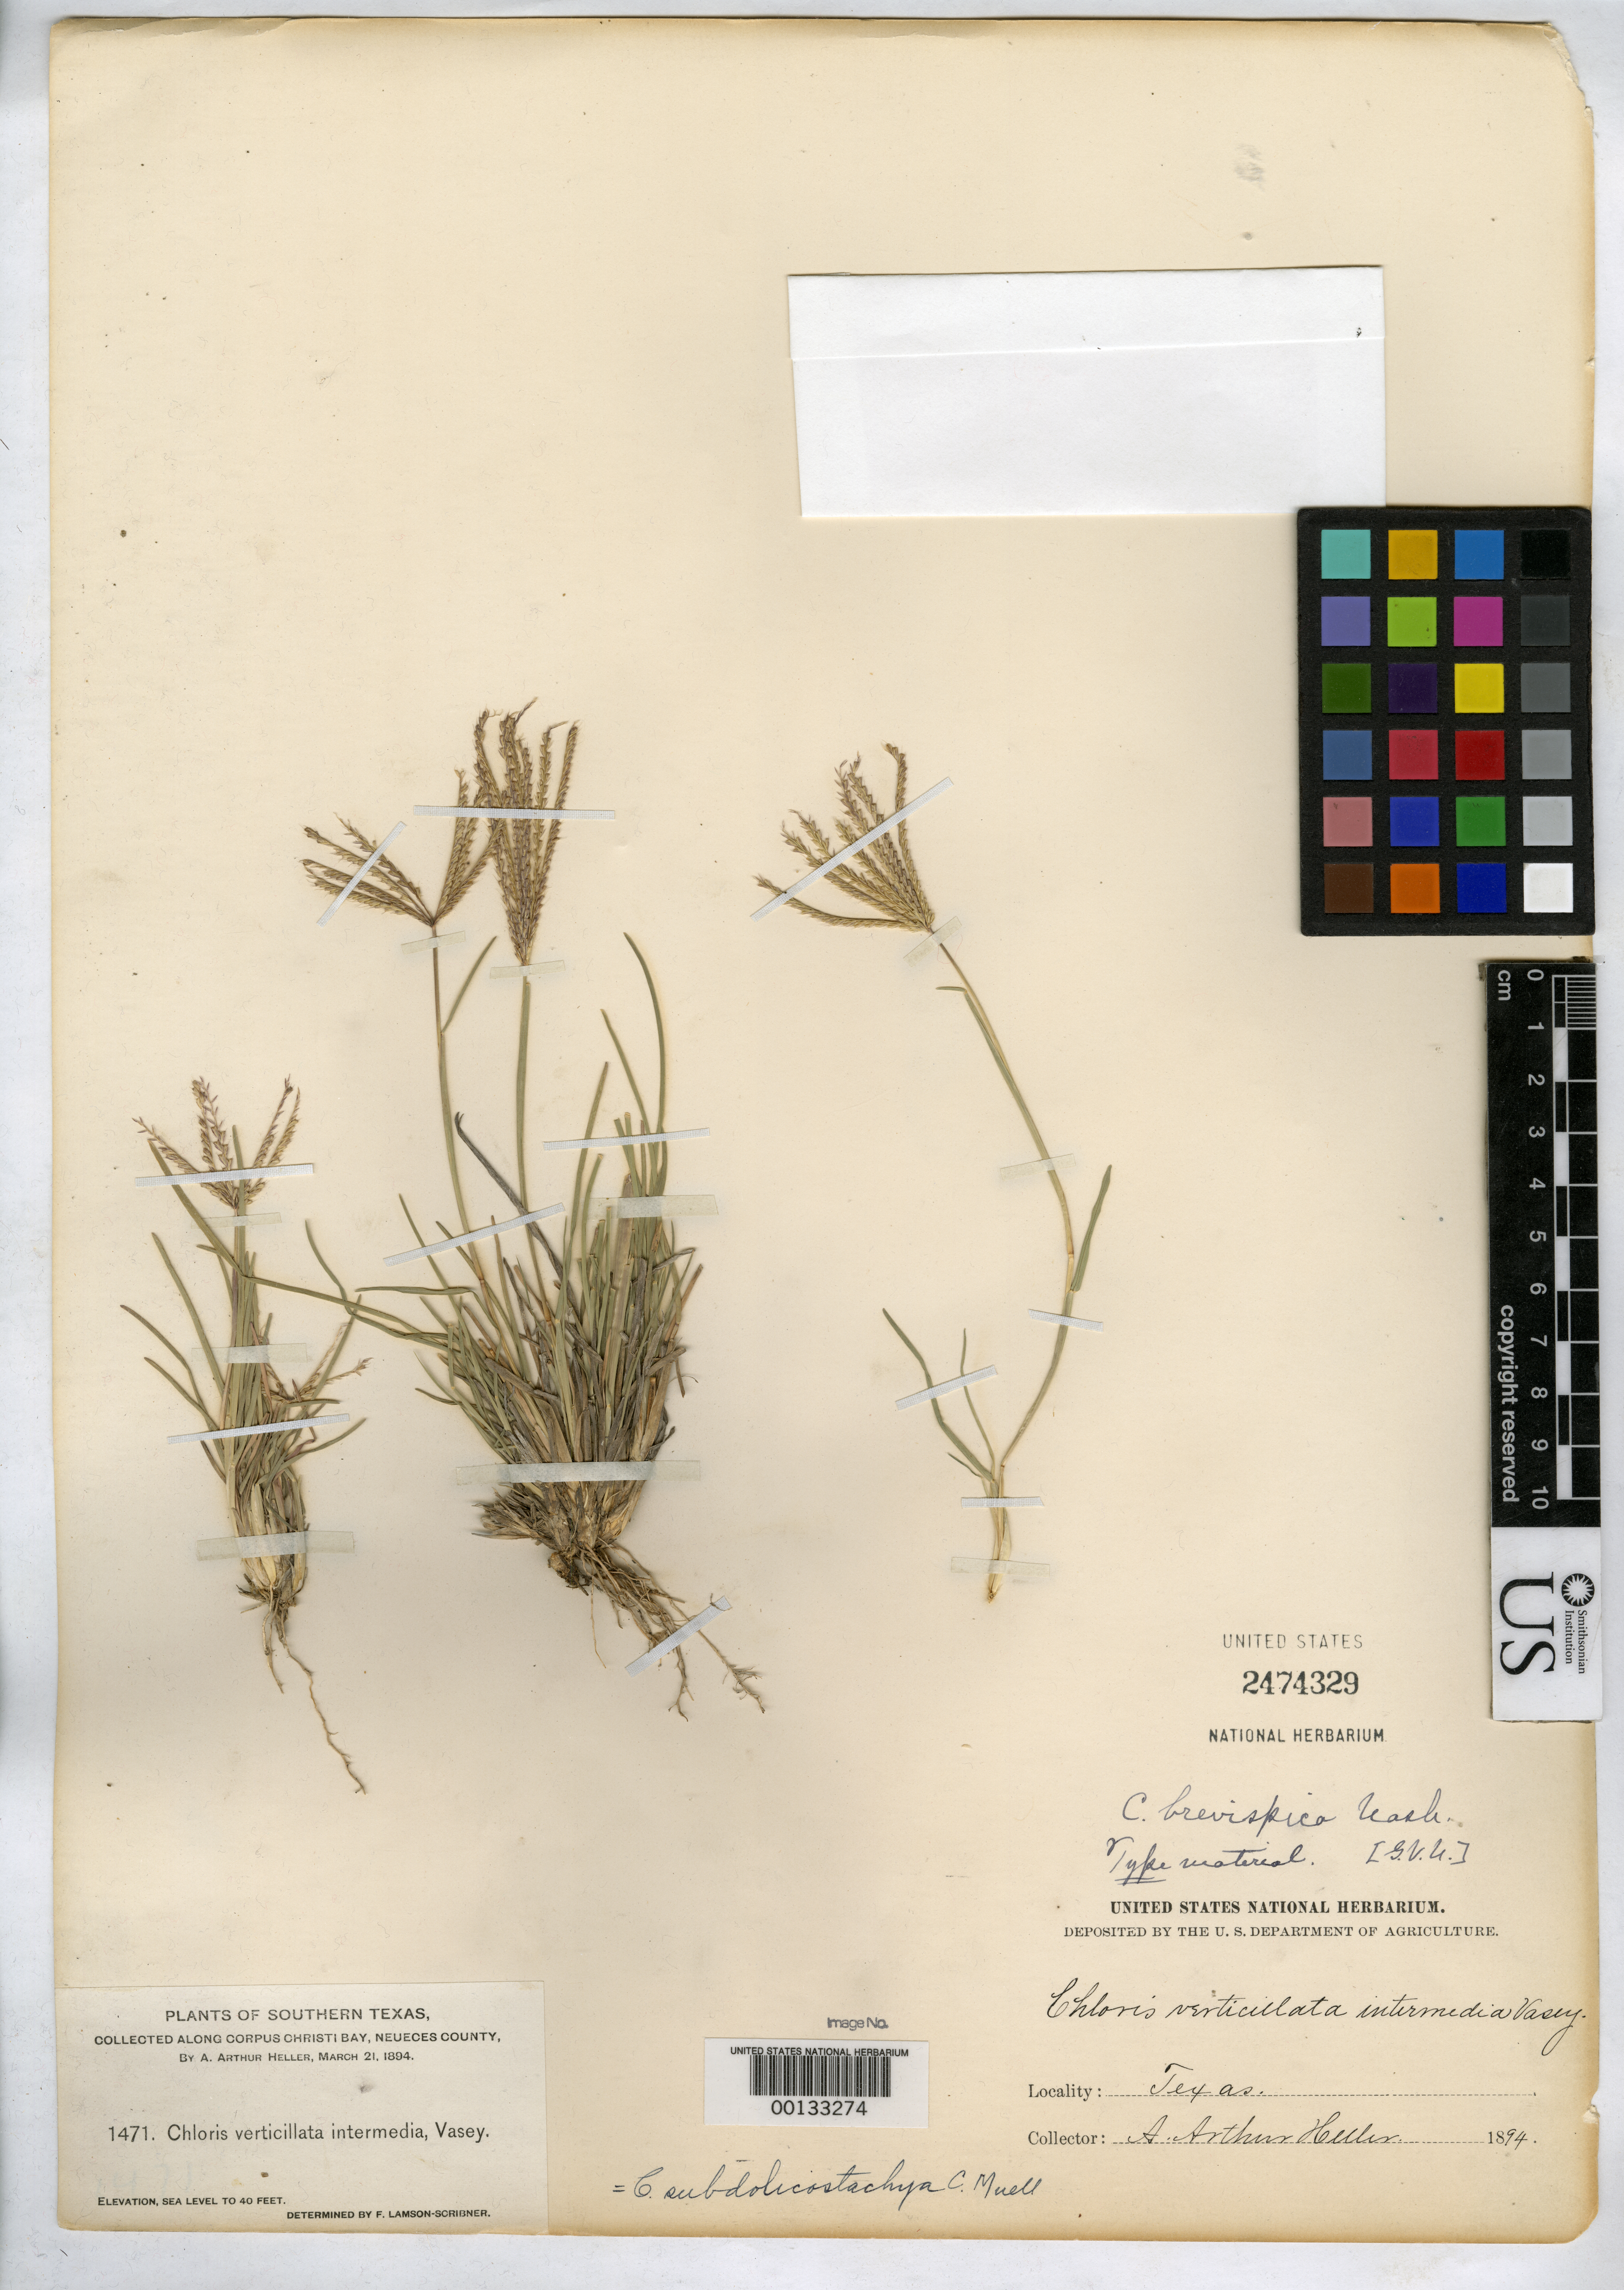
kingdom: Plantae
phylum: Tracheophyta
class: Liliopsida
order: Poales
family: Poaceae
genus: Chloris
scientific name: Chloris brevispica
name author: Nash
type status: Type Collection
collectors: A. A. Heller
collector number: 1471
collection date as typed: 21 Mar 1894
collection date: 1894-03-21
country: United States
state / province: Texas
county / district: Nueces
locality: Along Corpus Christi Bay.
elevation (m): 0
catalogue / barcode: US 2474329